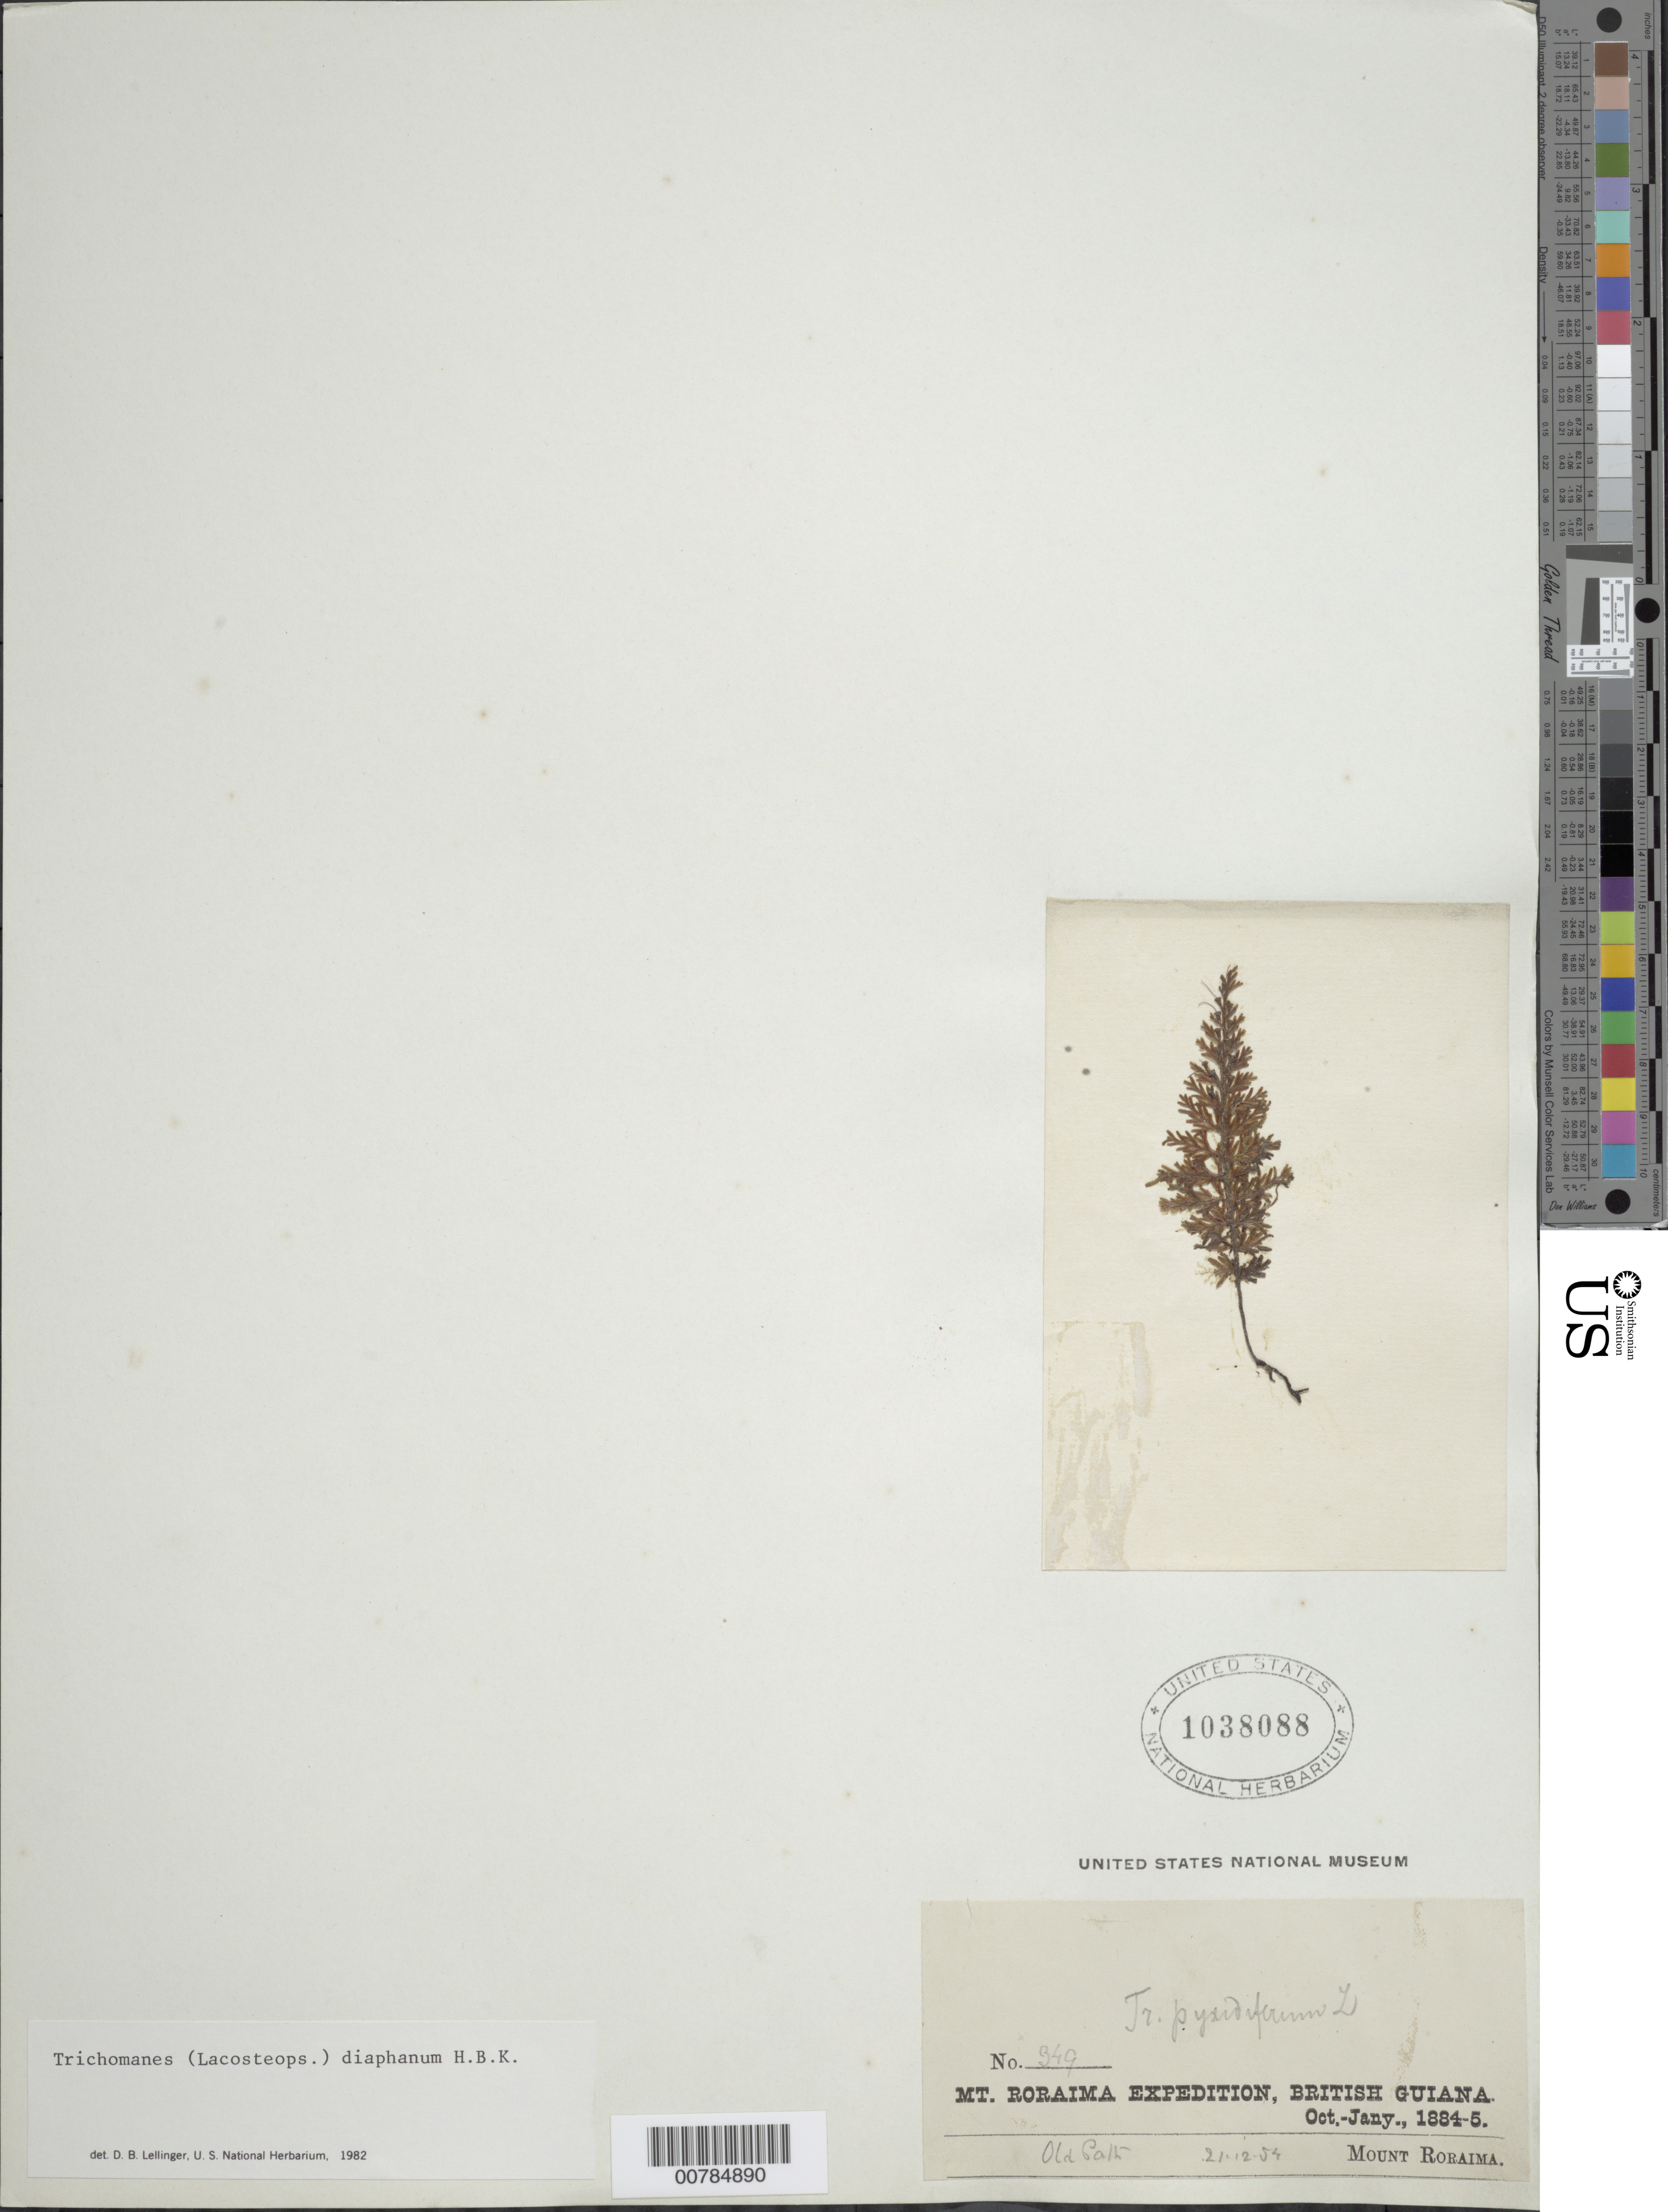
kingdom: Plantae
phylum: Tracheophyta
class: Polypodiopsida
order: Hymenophyllales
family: Hymenophyllaceae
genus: Polyphlebium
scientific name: Polyphlebium diaphanum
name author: (Kunth) Ebihara & Dubuisson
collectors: E. F. im Thurn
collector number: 349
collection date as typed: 21 December 1884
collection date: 1884-12-21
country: Guyana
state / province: Cuyuni-Mazaruni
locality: Mt. Roraima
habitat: Old path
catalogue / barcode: US 1038088